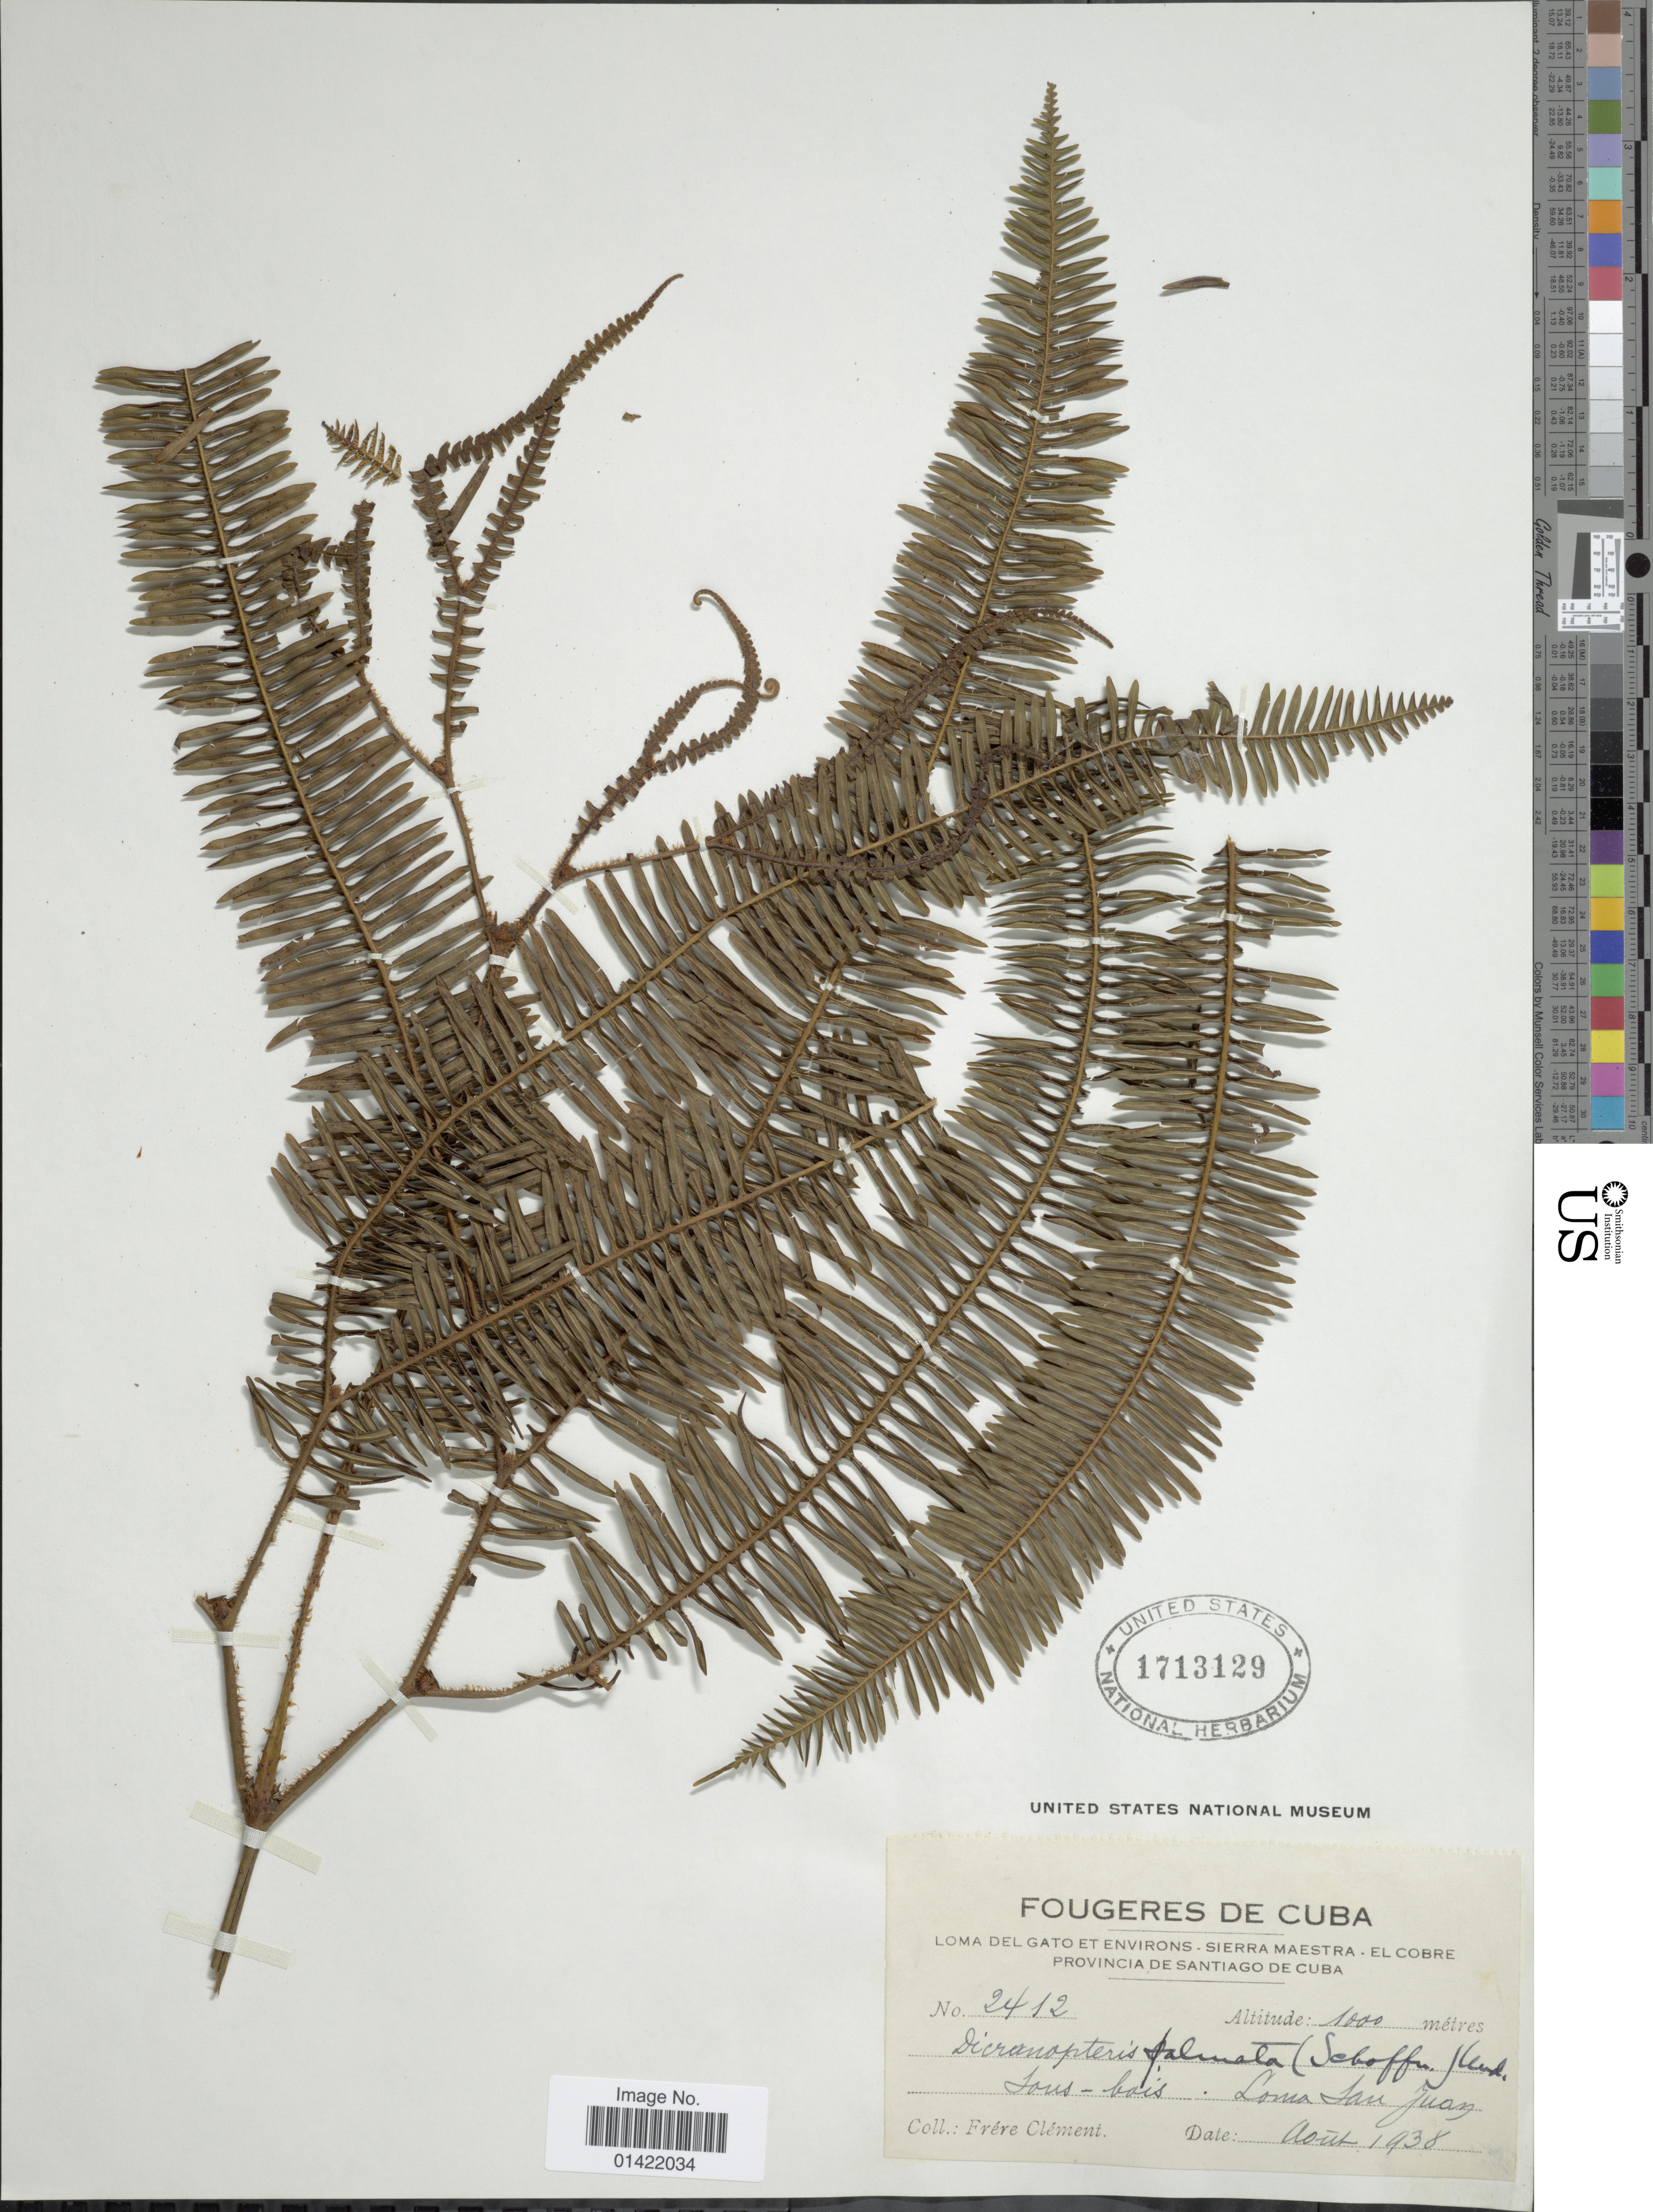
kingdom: Plantae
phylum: Tracheophyta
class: Polypodiopsida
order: Gleicheniales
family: Gleicheniaceae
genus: Sticherus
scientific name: Sticherus furcatus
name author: (L.) Ching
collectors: B. Clement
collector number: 2412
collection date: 1938-08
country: Cuba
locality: Loma del Gato et Environs. Sierra Maestra. El Cobre. Provincia de Santiago de Cuba.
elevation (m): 1000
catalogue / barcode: US 1713129